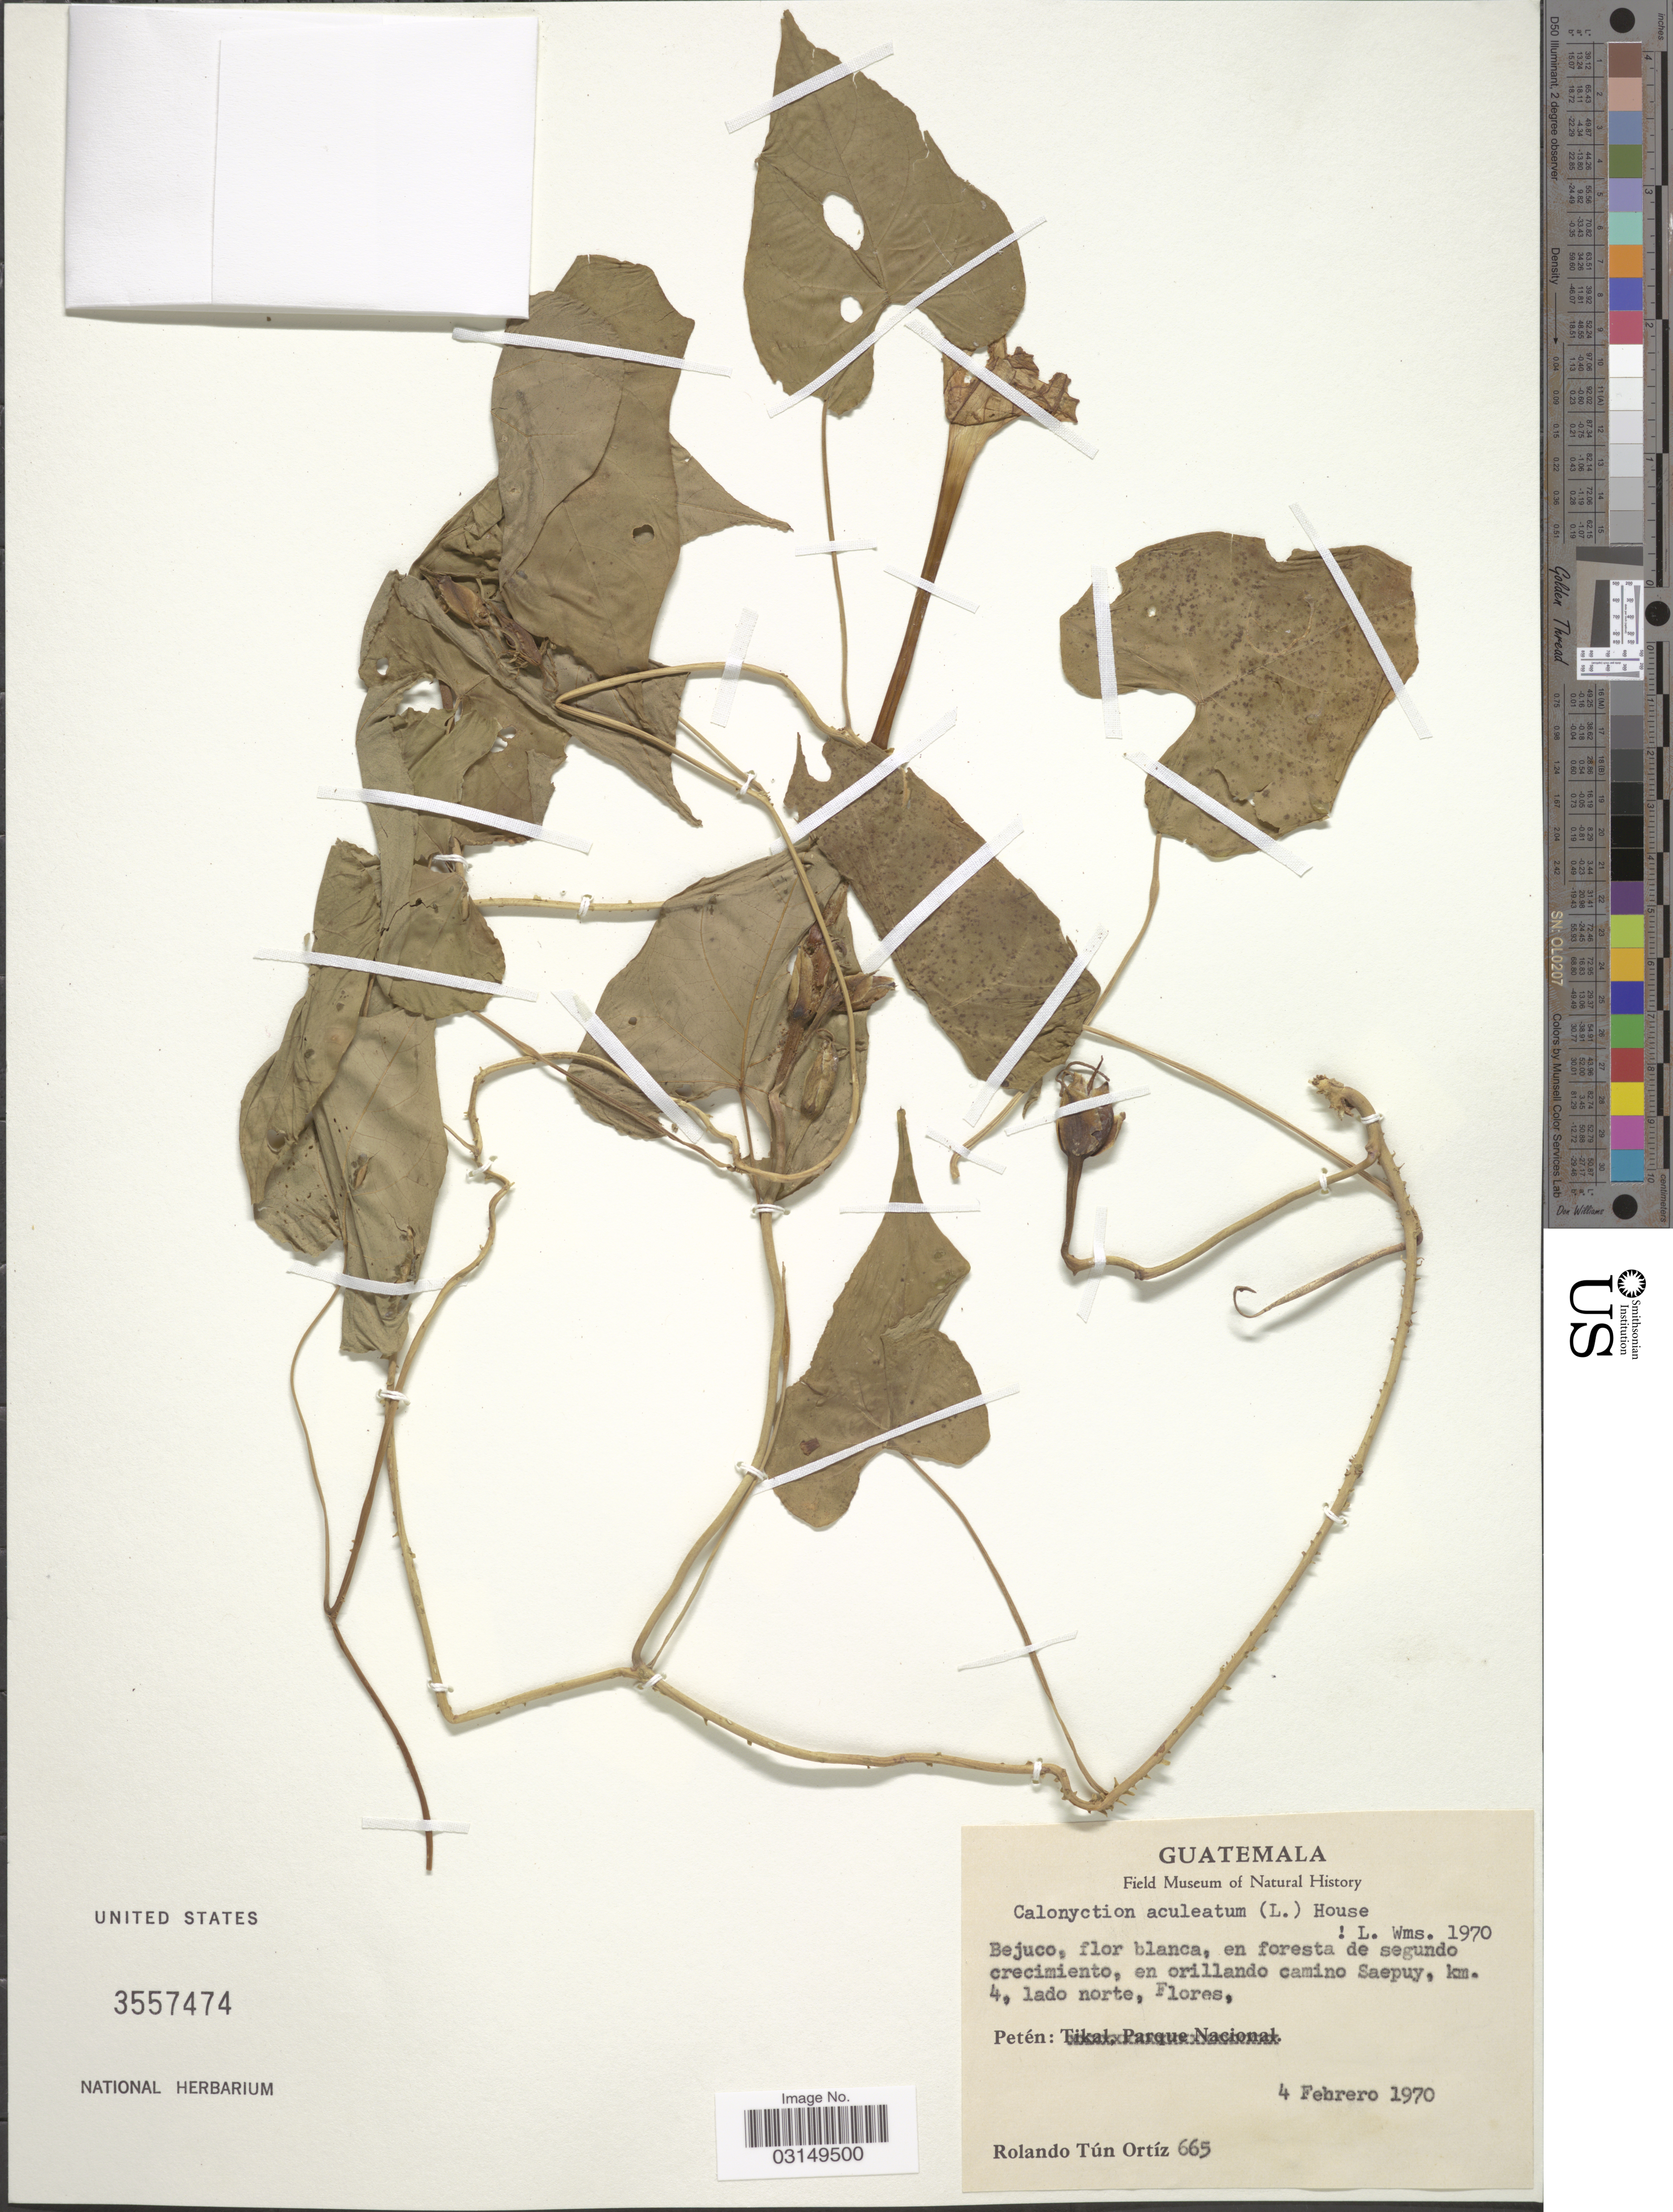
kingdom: Plantae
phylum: Tracheophyta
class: Magnoliopsida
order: Solanales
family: Convolvulaceae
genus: Ipomoea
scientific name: Ipomoea alba L.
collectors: R. Ortiz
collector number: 665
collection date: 1970-02-04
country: Guatemala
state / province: El Petén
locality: En foresta de segundo crecimiento, en orillando camino Saepuy, km. 4, lado norte. Petén.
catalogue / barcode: US 3557474